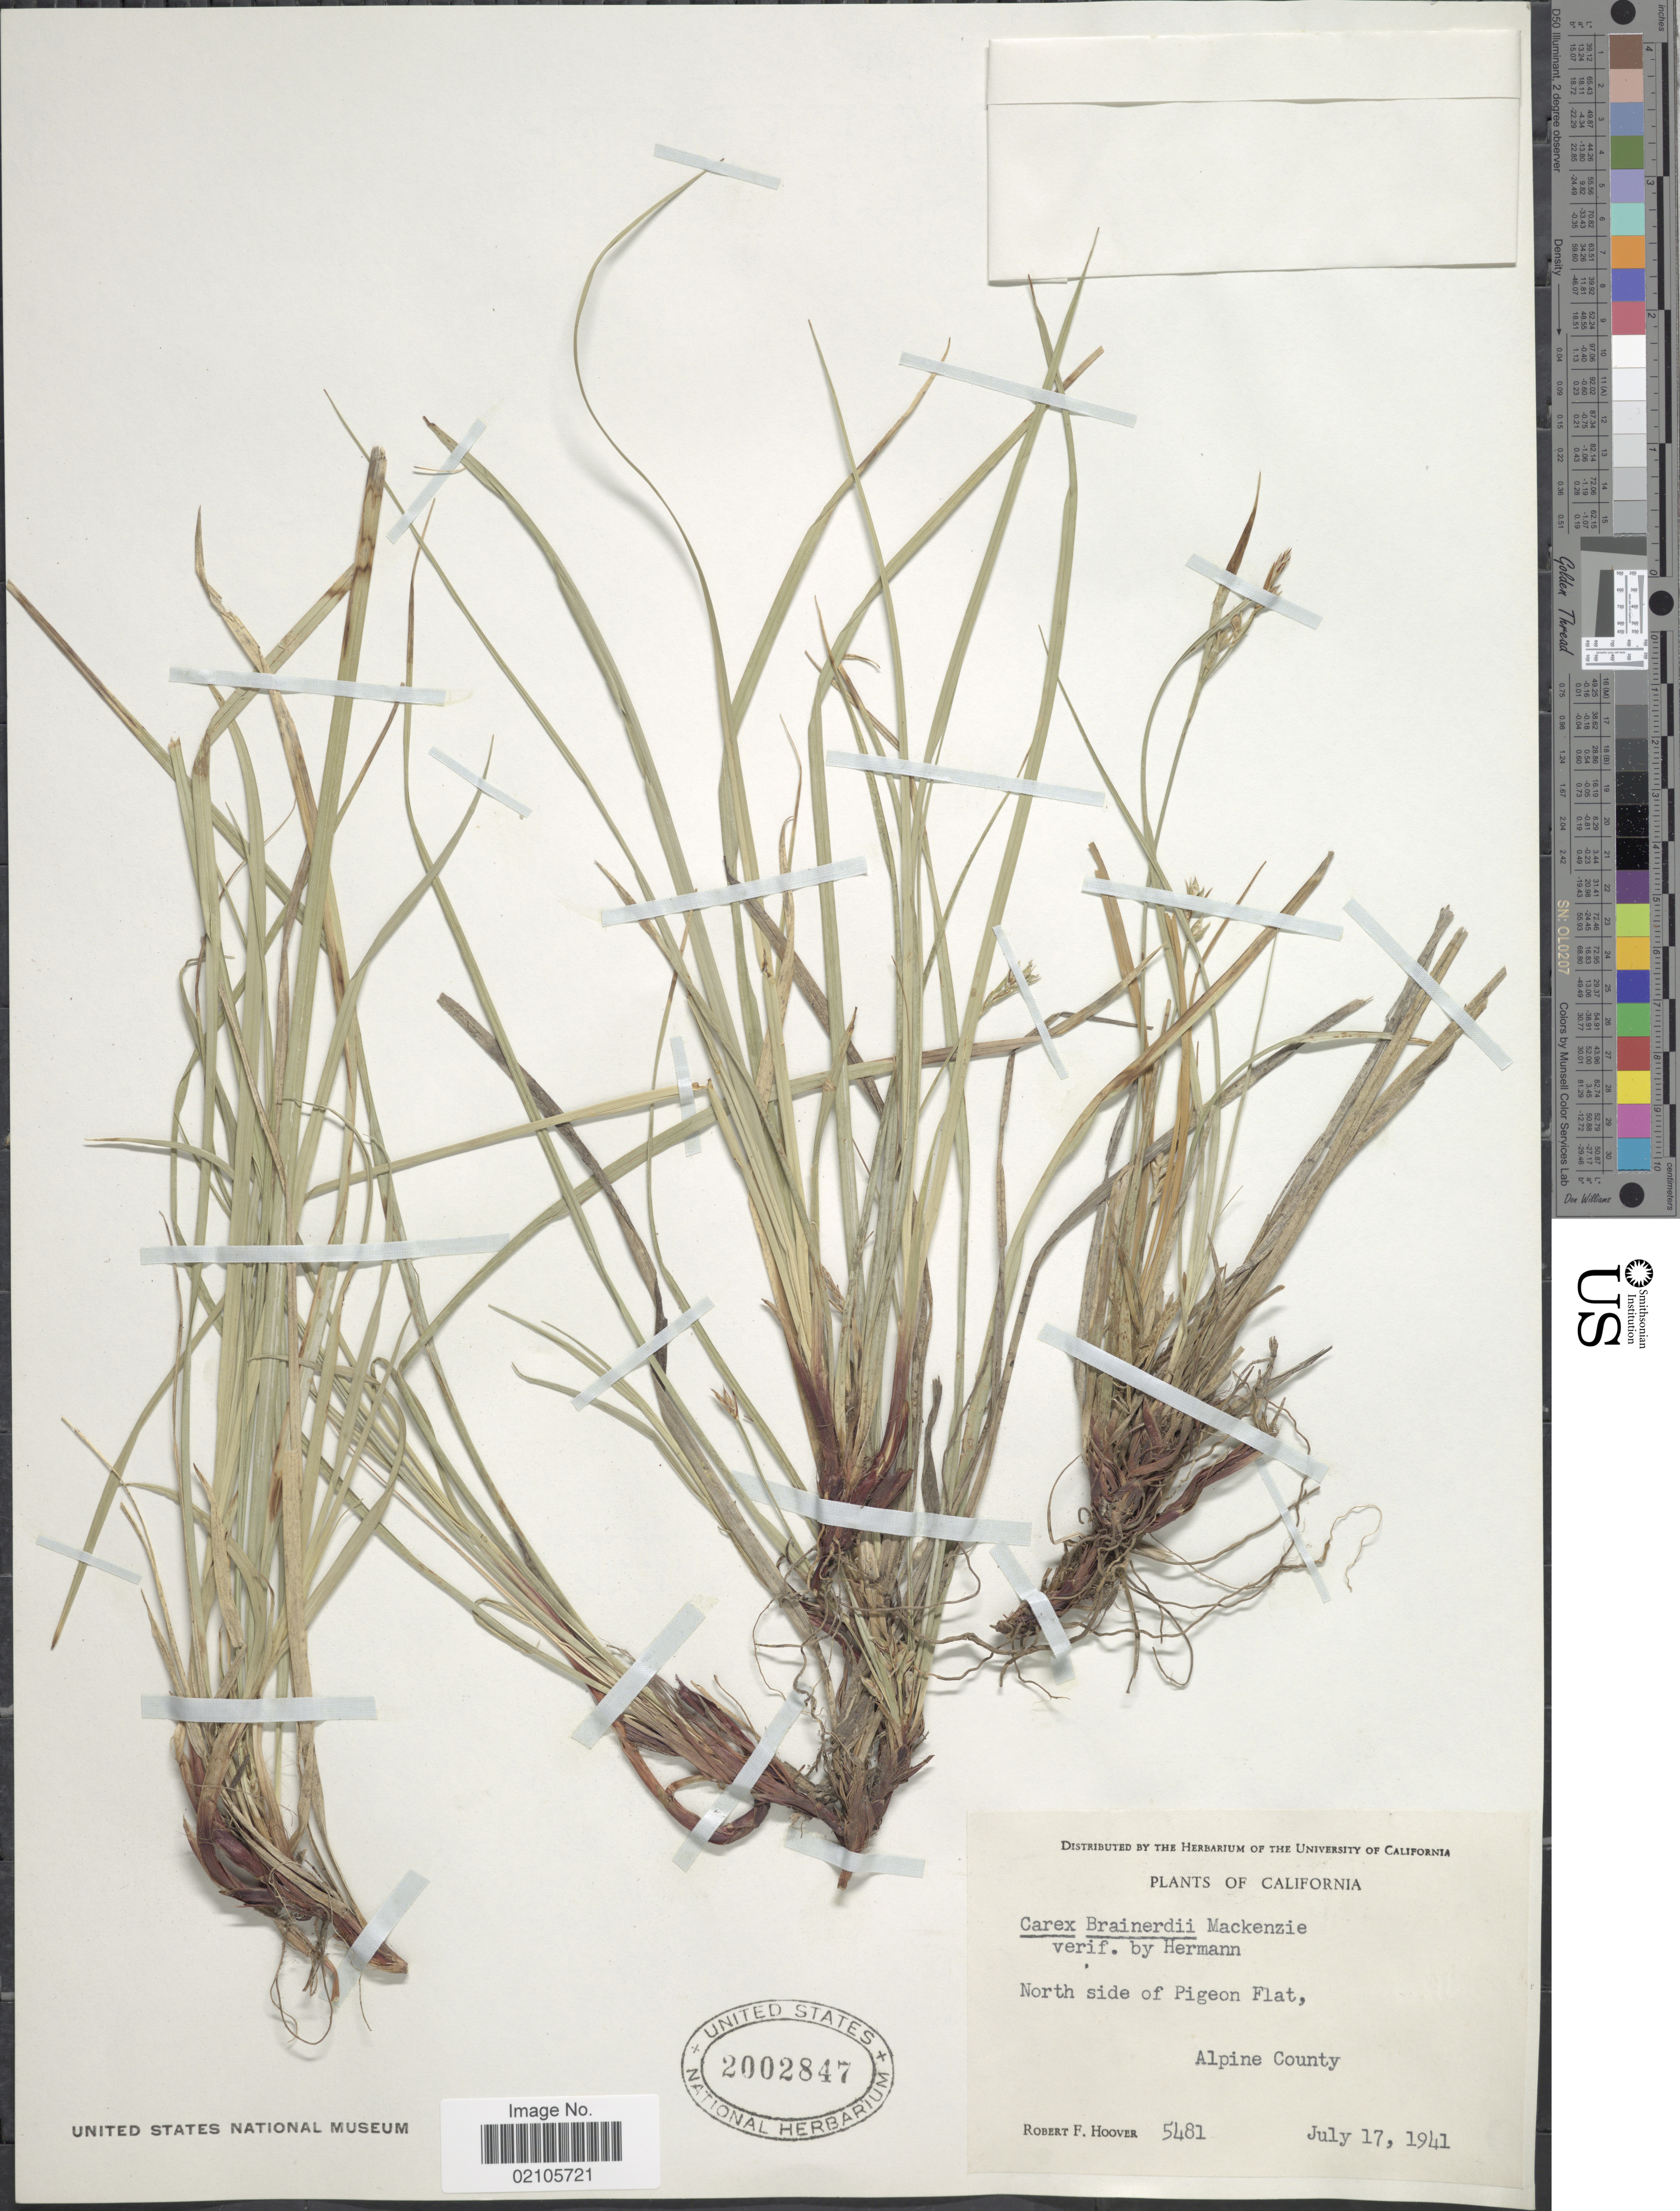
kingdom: Plantae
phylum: Tracheophyta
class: Liliopsida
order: Poales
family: Cyperaceae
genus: Carex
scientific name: Carex brainerdii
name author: Mack.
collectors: R. F. Hoover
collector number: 5481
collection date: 1941-07-17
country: United States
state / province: California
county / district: Alpine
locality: North side of Pigeon Flat, Alpine County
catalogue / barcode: US 2002847